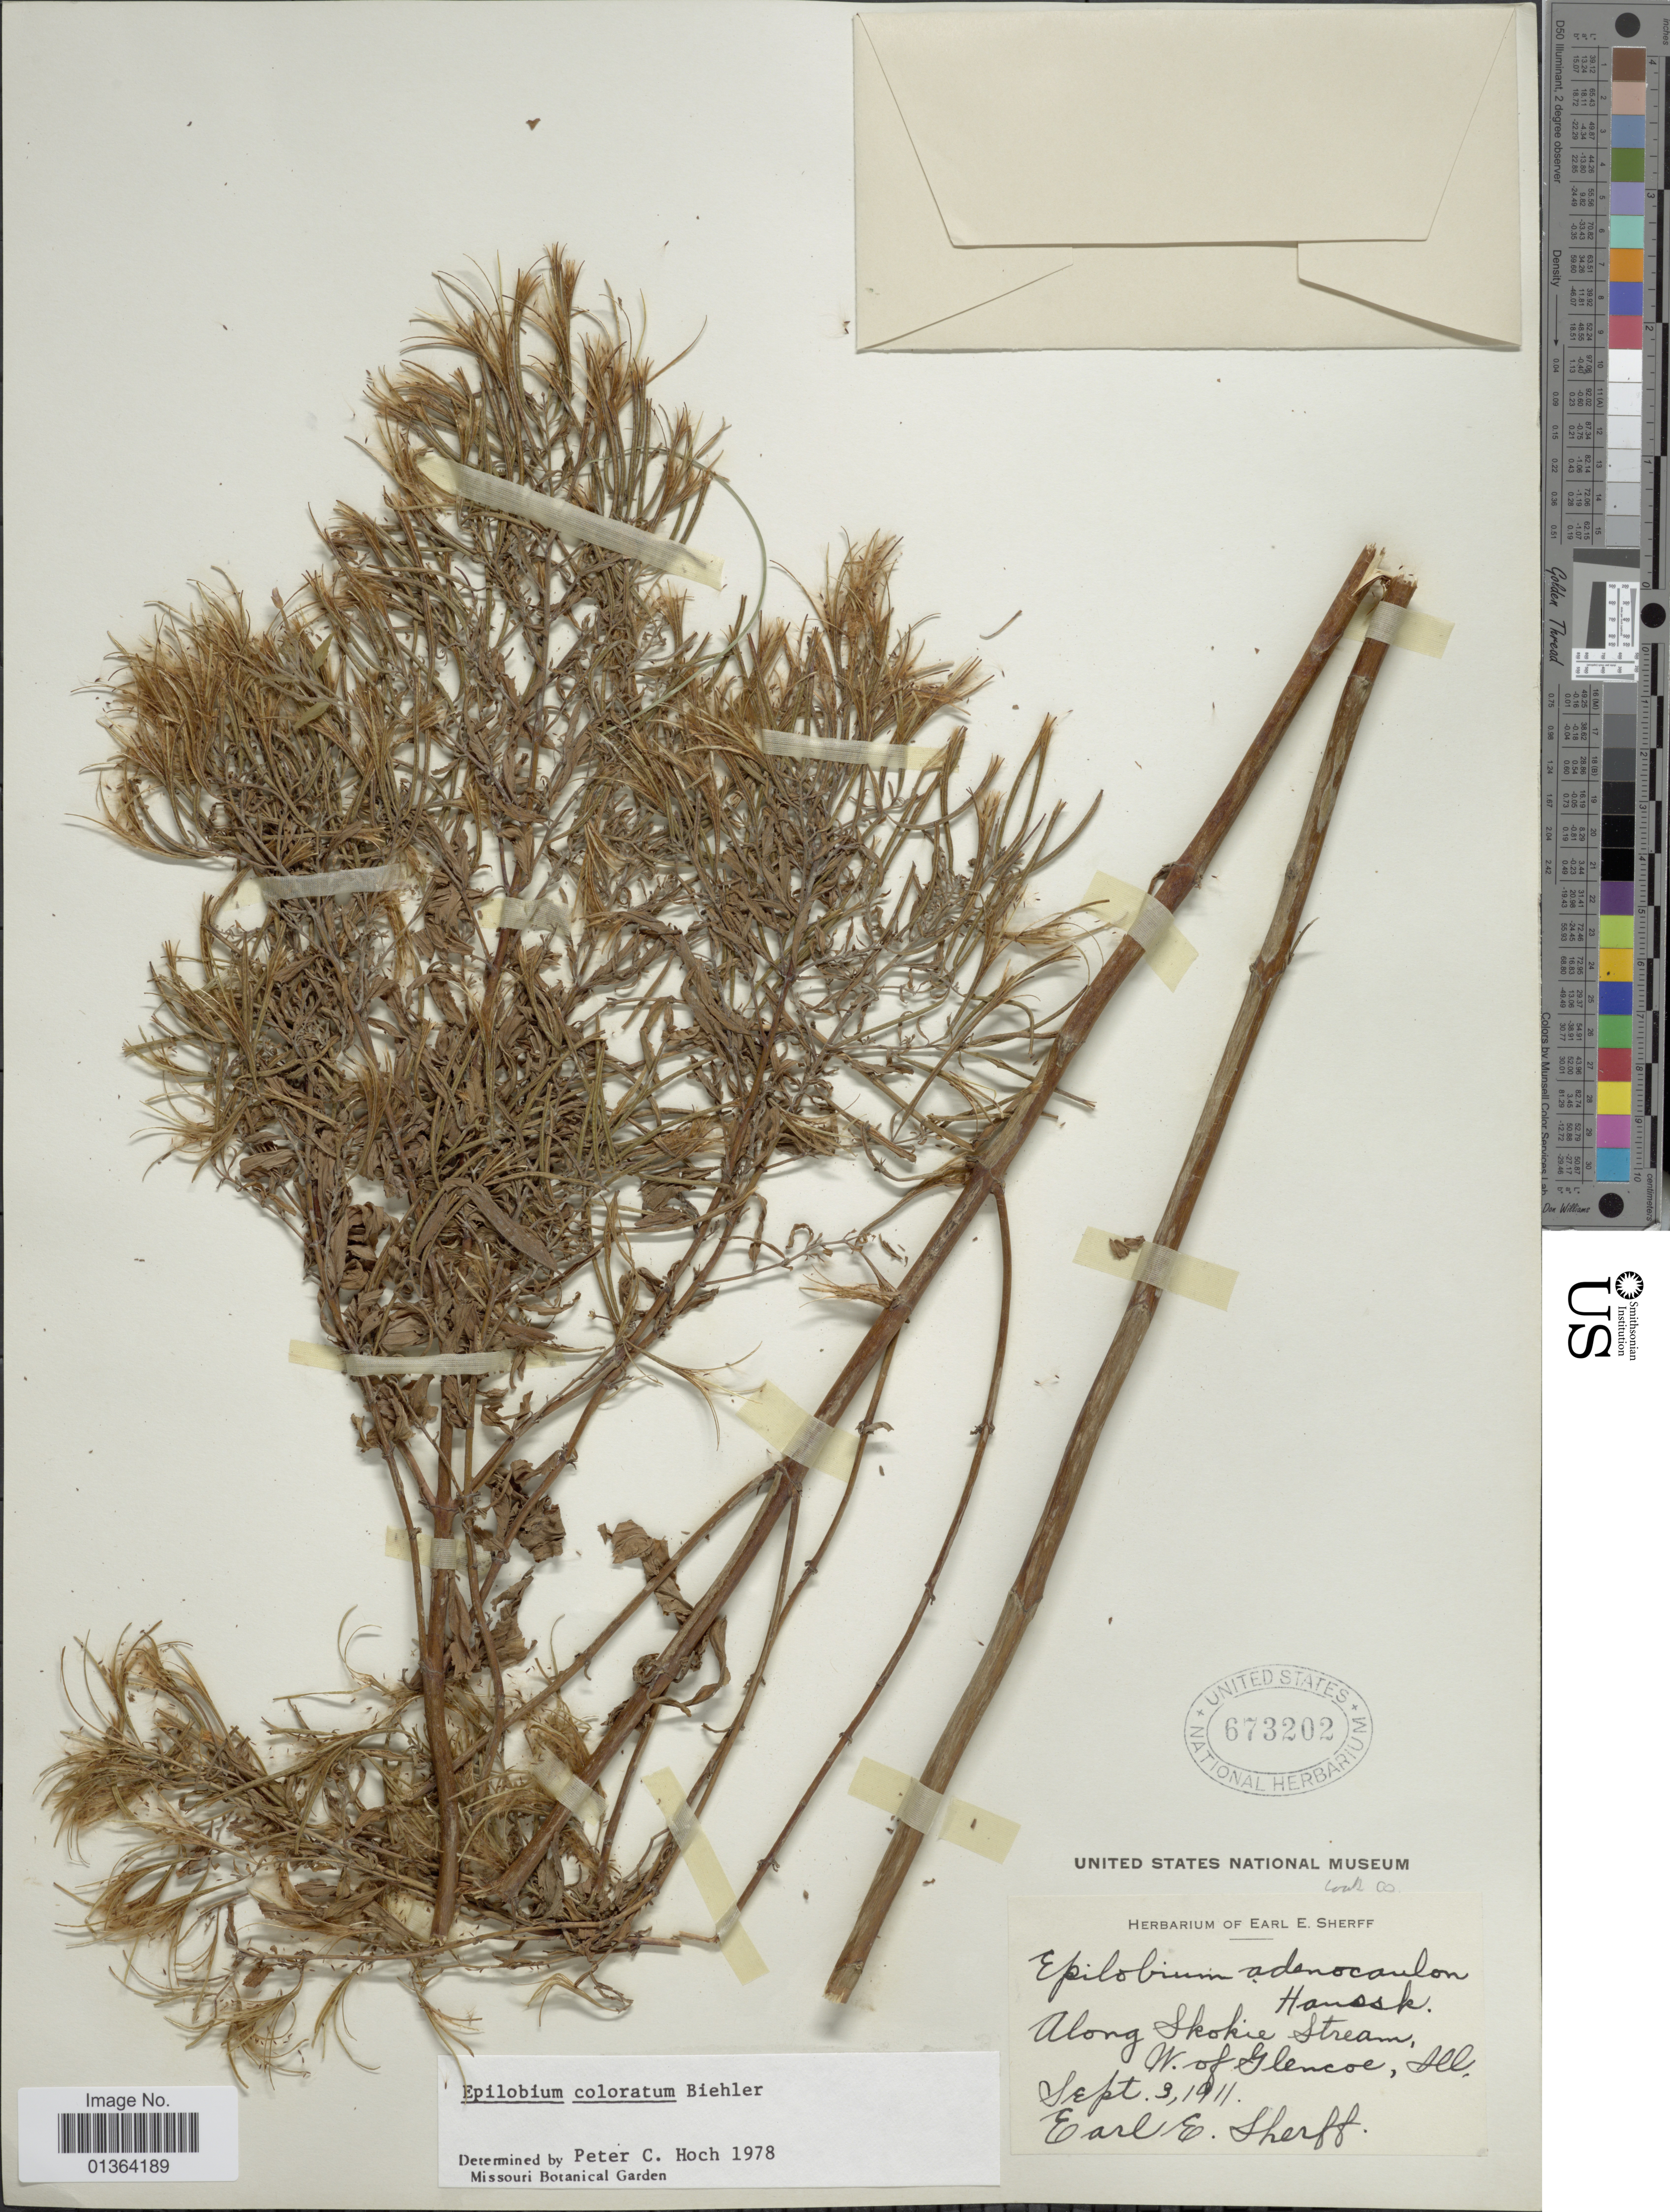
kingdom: Plantae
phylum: Tracheophyta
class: Magnoliopsida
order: Myrtales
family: Onagraceae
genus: Epilobium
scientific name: Epilobium coloratum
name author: Biehler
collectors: E. E. Sherff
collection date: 1911-09-03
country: United States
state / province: Illinois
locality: Along Skokie Stream, W. of Glencoe.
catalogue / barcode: US 673202